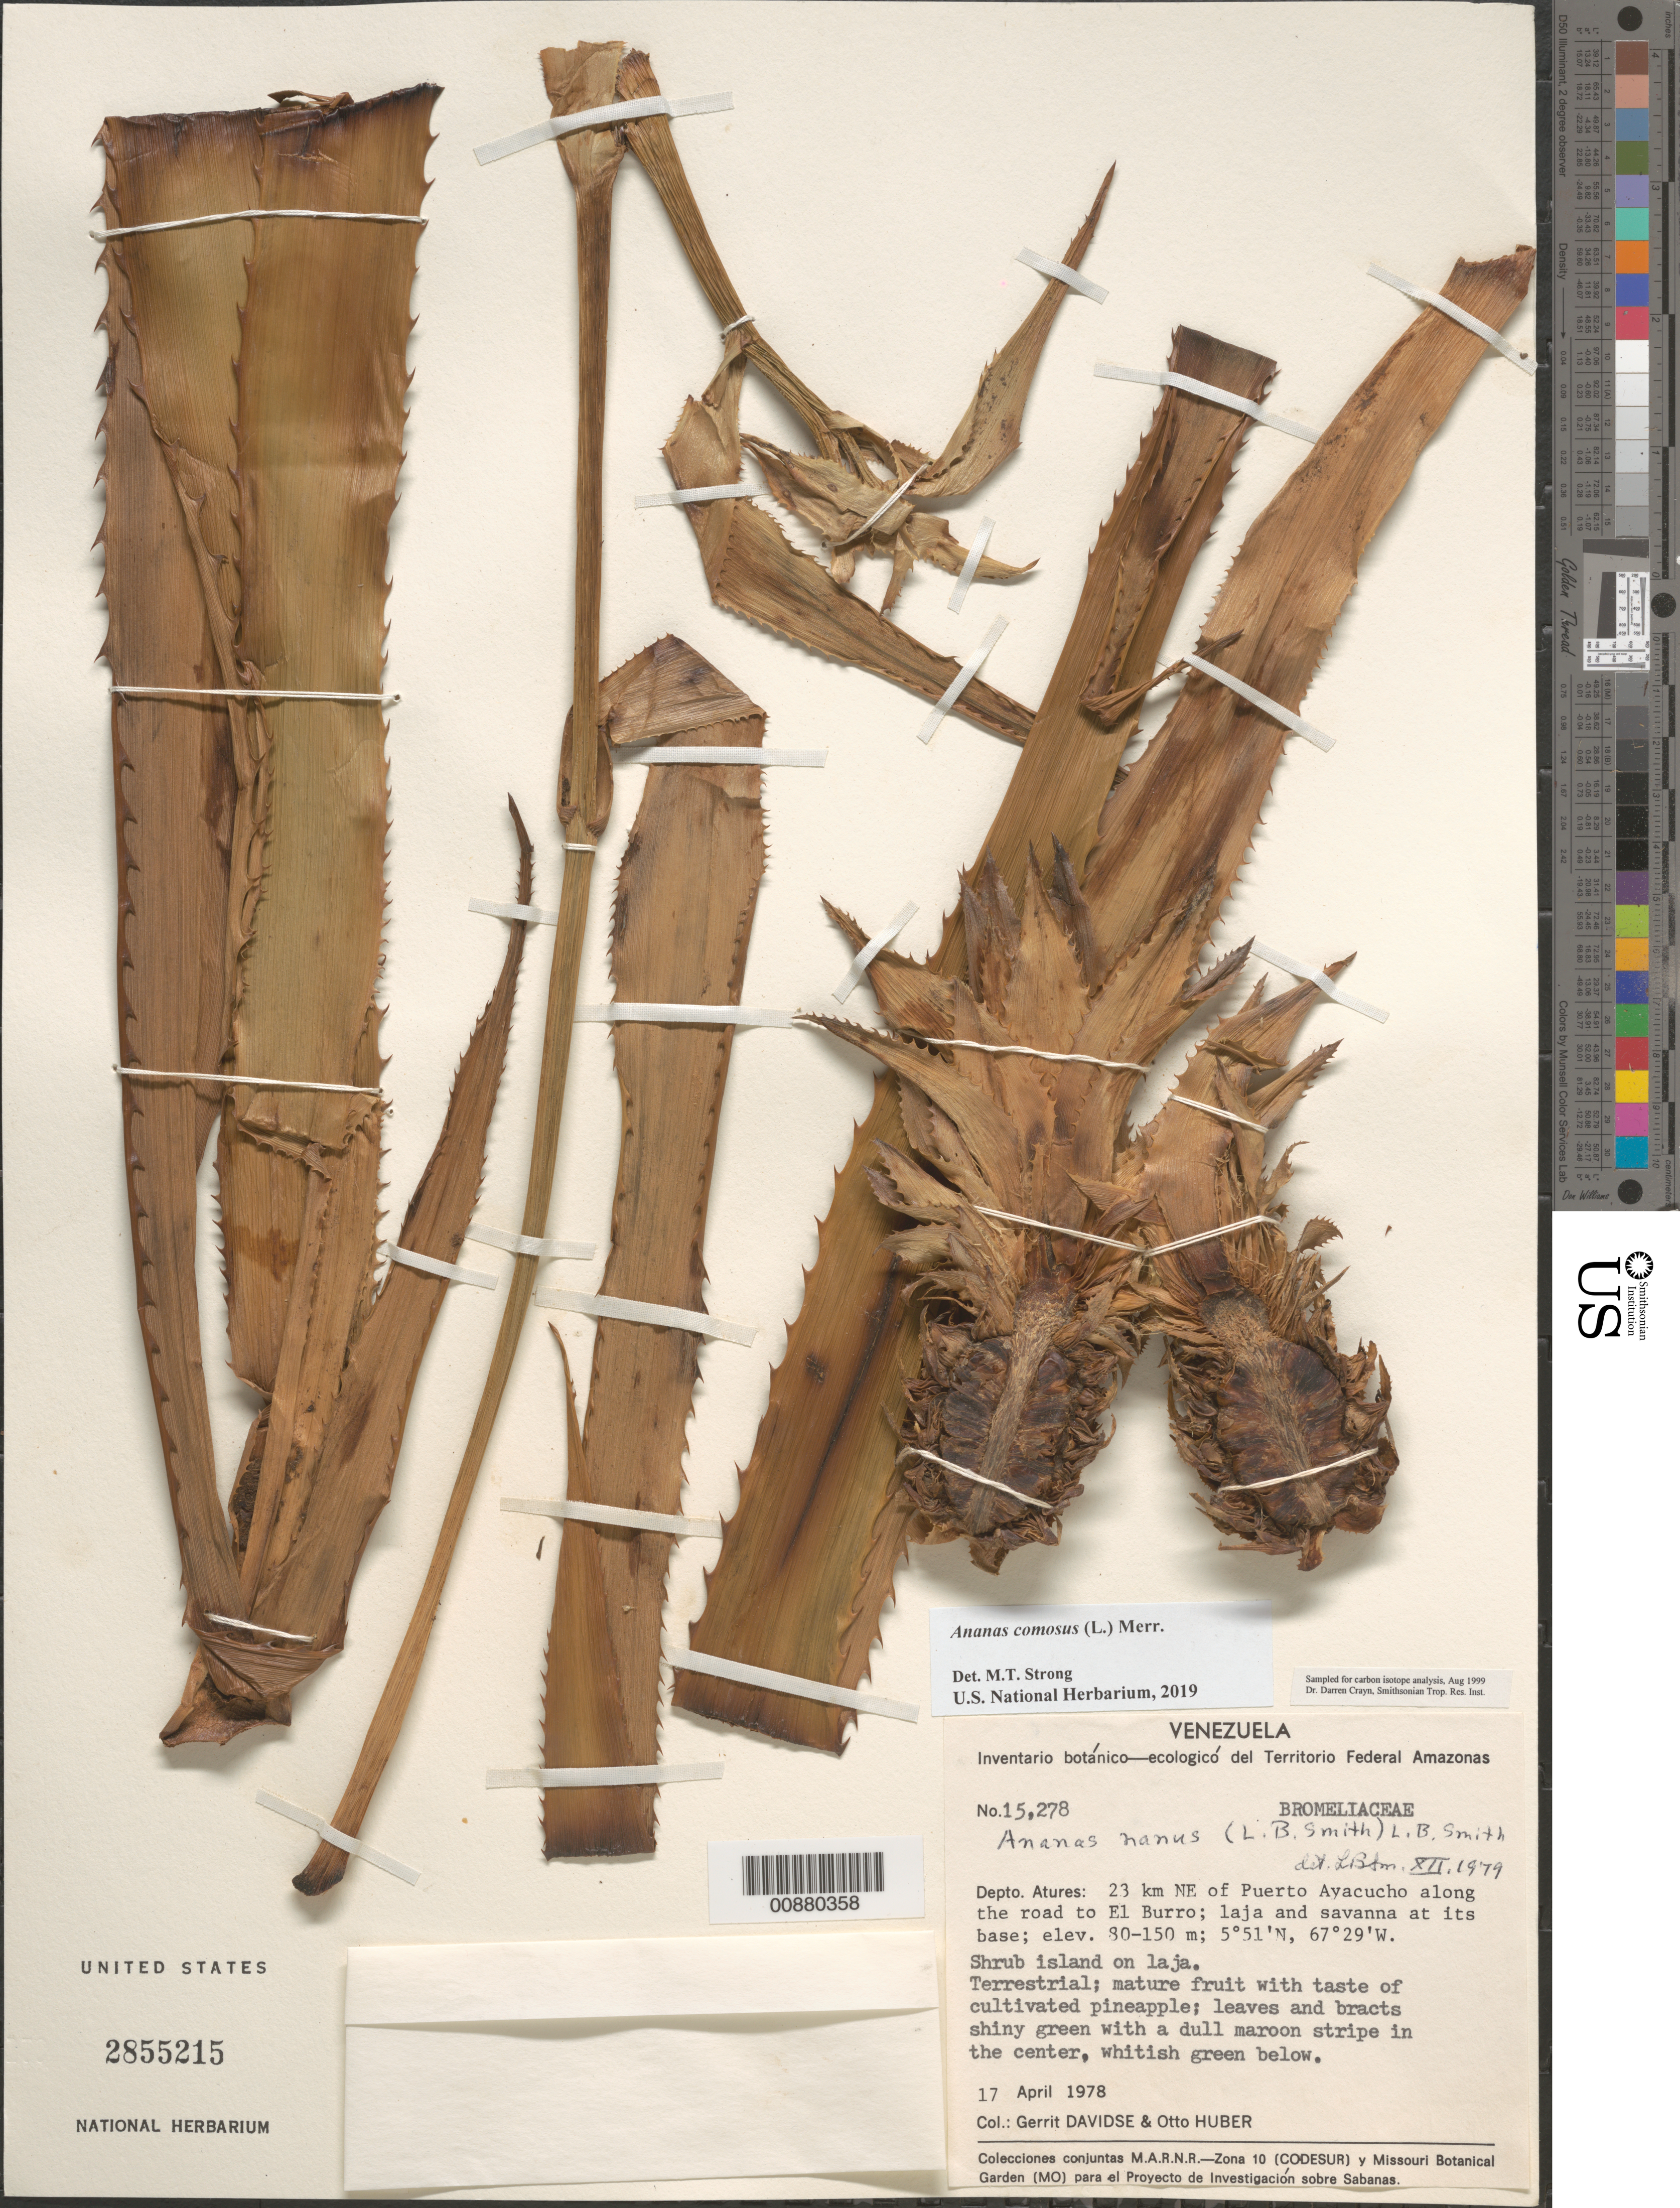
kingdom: Plantae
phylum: Tracheophyta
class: Liliopsida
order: Poales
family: Bromeliaceae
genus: Ananas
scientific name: Ananas comosus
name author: (L.) Merr.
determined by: Strong, Mark T., (BOT), Smithsonian Institution - National Museum of Natural History (UNITED STATES)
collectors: G. Davidse & O. Huber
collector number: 15278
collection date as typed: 17-Apr-78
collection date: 1978-04-17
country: Venezuela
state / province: Amazonas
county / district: Atures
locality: Puerto Ayacucho, 23 km NE of, on road to El Burro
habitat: Laja and savanna at road base; shrub island on laja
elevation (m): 80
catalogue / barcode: US 2855215